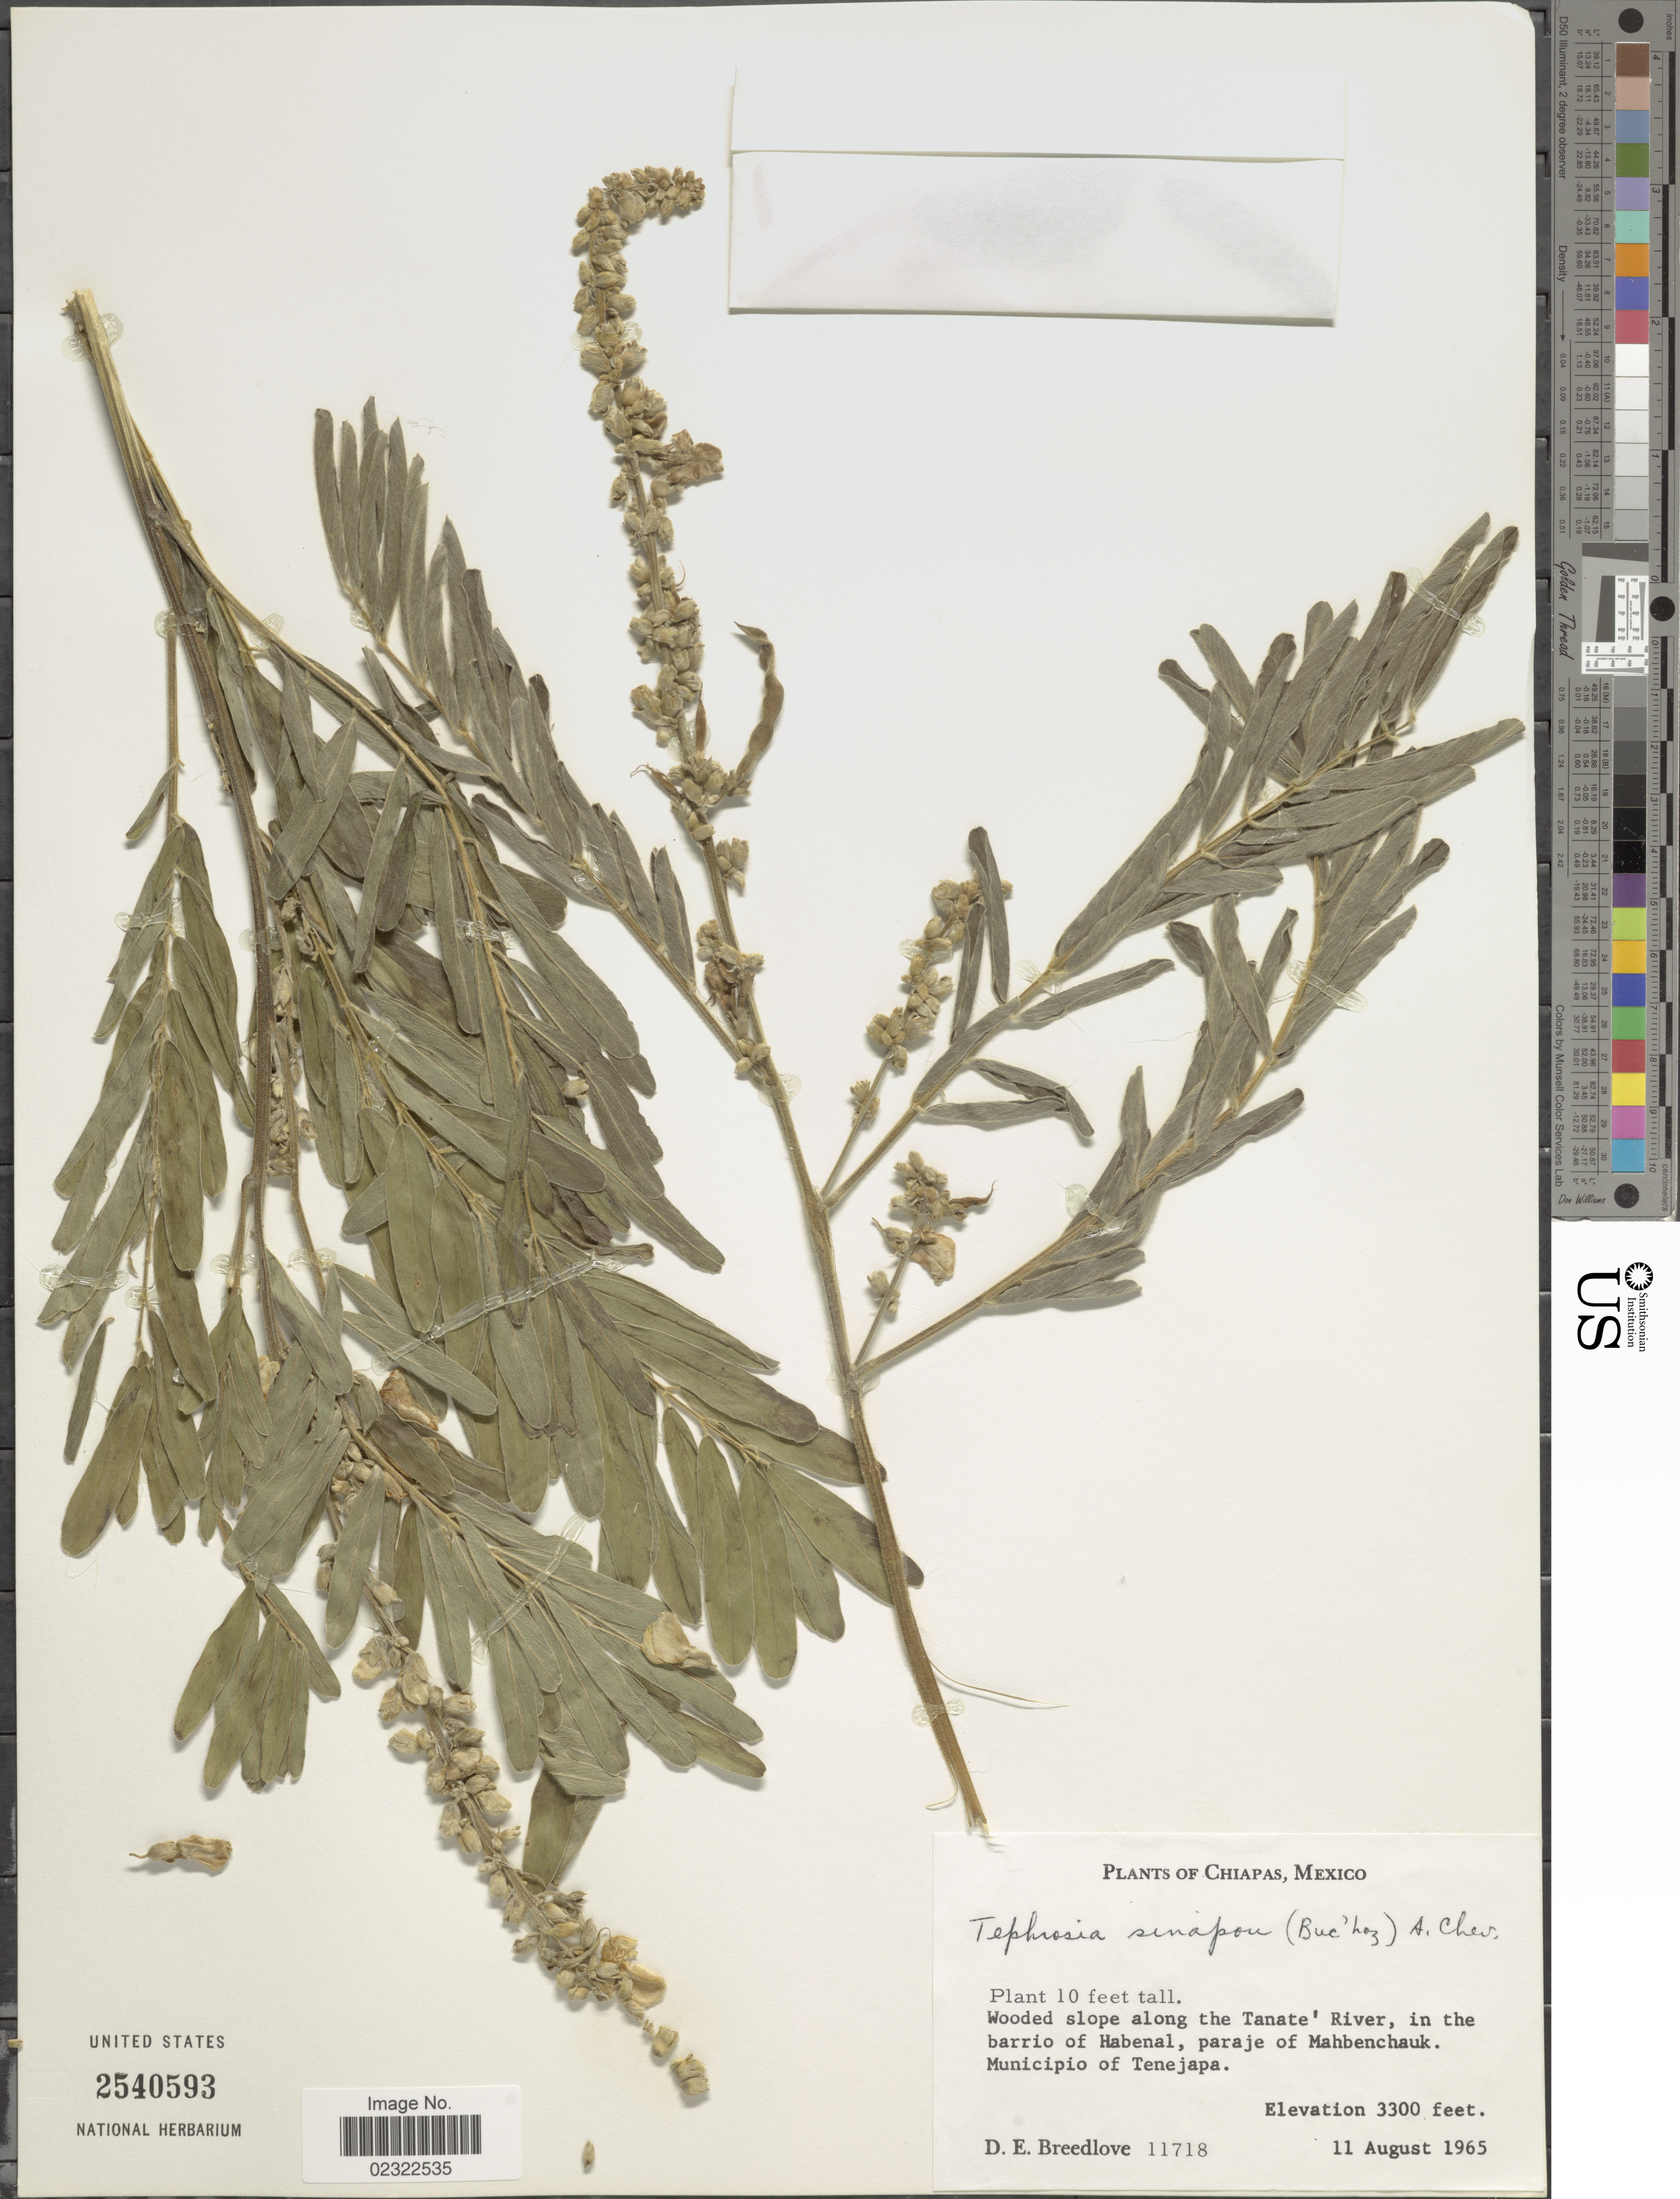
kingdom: Plantae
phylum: Tracheophyta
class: Magnoliopsida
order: Fabales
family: Fabaceae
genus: Tephrosia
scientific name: Tephrosia sinapou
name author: (Buc'hoz) A. Chev.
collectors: D. E. Breedlove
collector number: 11718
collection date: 1965-08-11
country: Mexico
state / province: Chiapas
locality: Chiapas, Mexico. Woodes slope along the Tanate' River, in the barrio of Habenal, paraje of Mahbenchauk, Municipio of Tenejapa.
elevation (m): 1006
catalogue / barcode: US 2540593